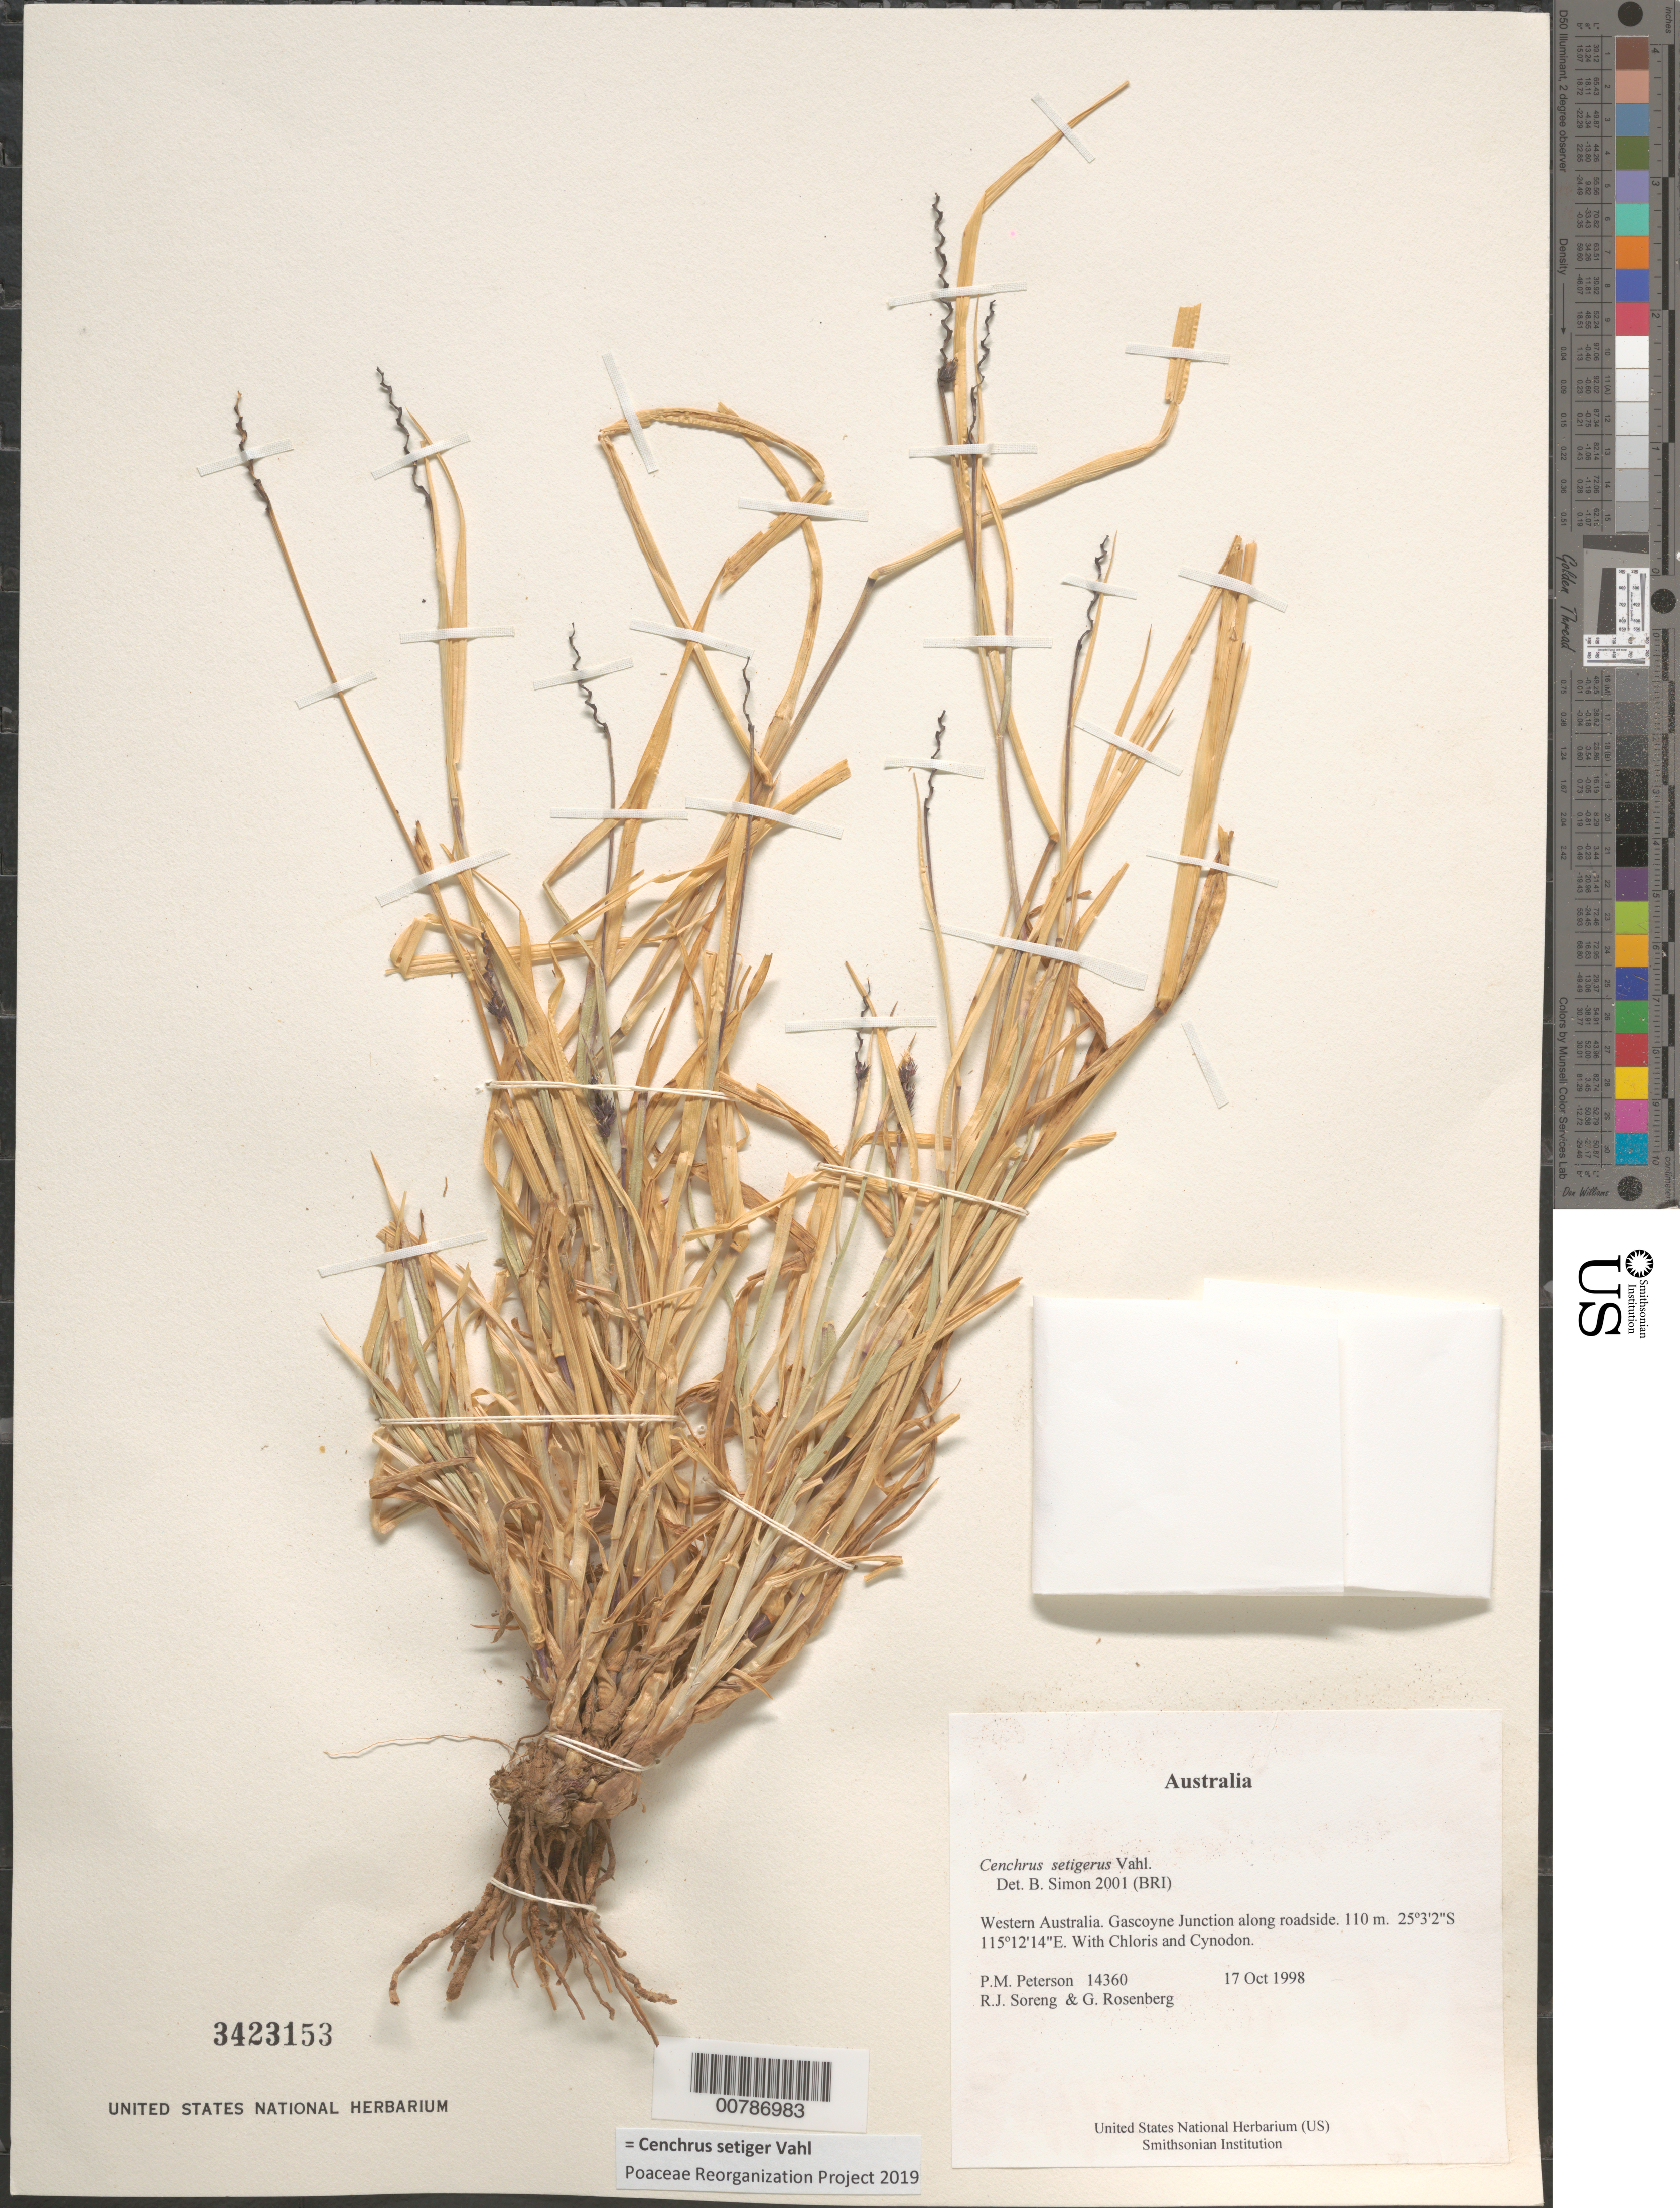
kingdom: Plantae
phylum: Tracheophyta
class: Liliopsida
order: Poales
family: Poaceae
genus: Cenchrus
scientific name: Cenchrus setigerus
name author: Vahl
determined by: Simon, B.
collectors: P. M. Peterson, R. J. Soreng & G. Rosenberg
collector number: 14360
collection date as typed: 17 Oct 1998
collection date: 1998-10-17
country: Australia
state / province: Western Australia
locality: Gascoyne Junction along roadside.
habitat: With Chloris and Cynodon.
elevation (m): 110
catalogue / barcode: US 3423153